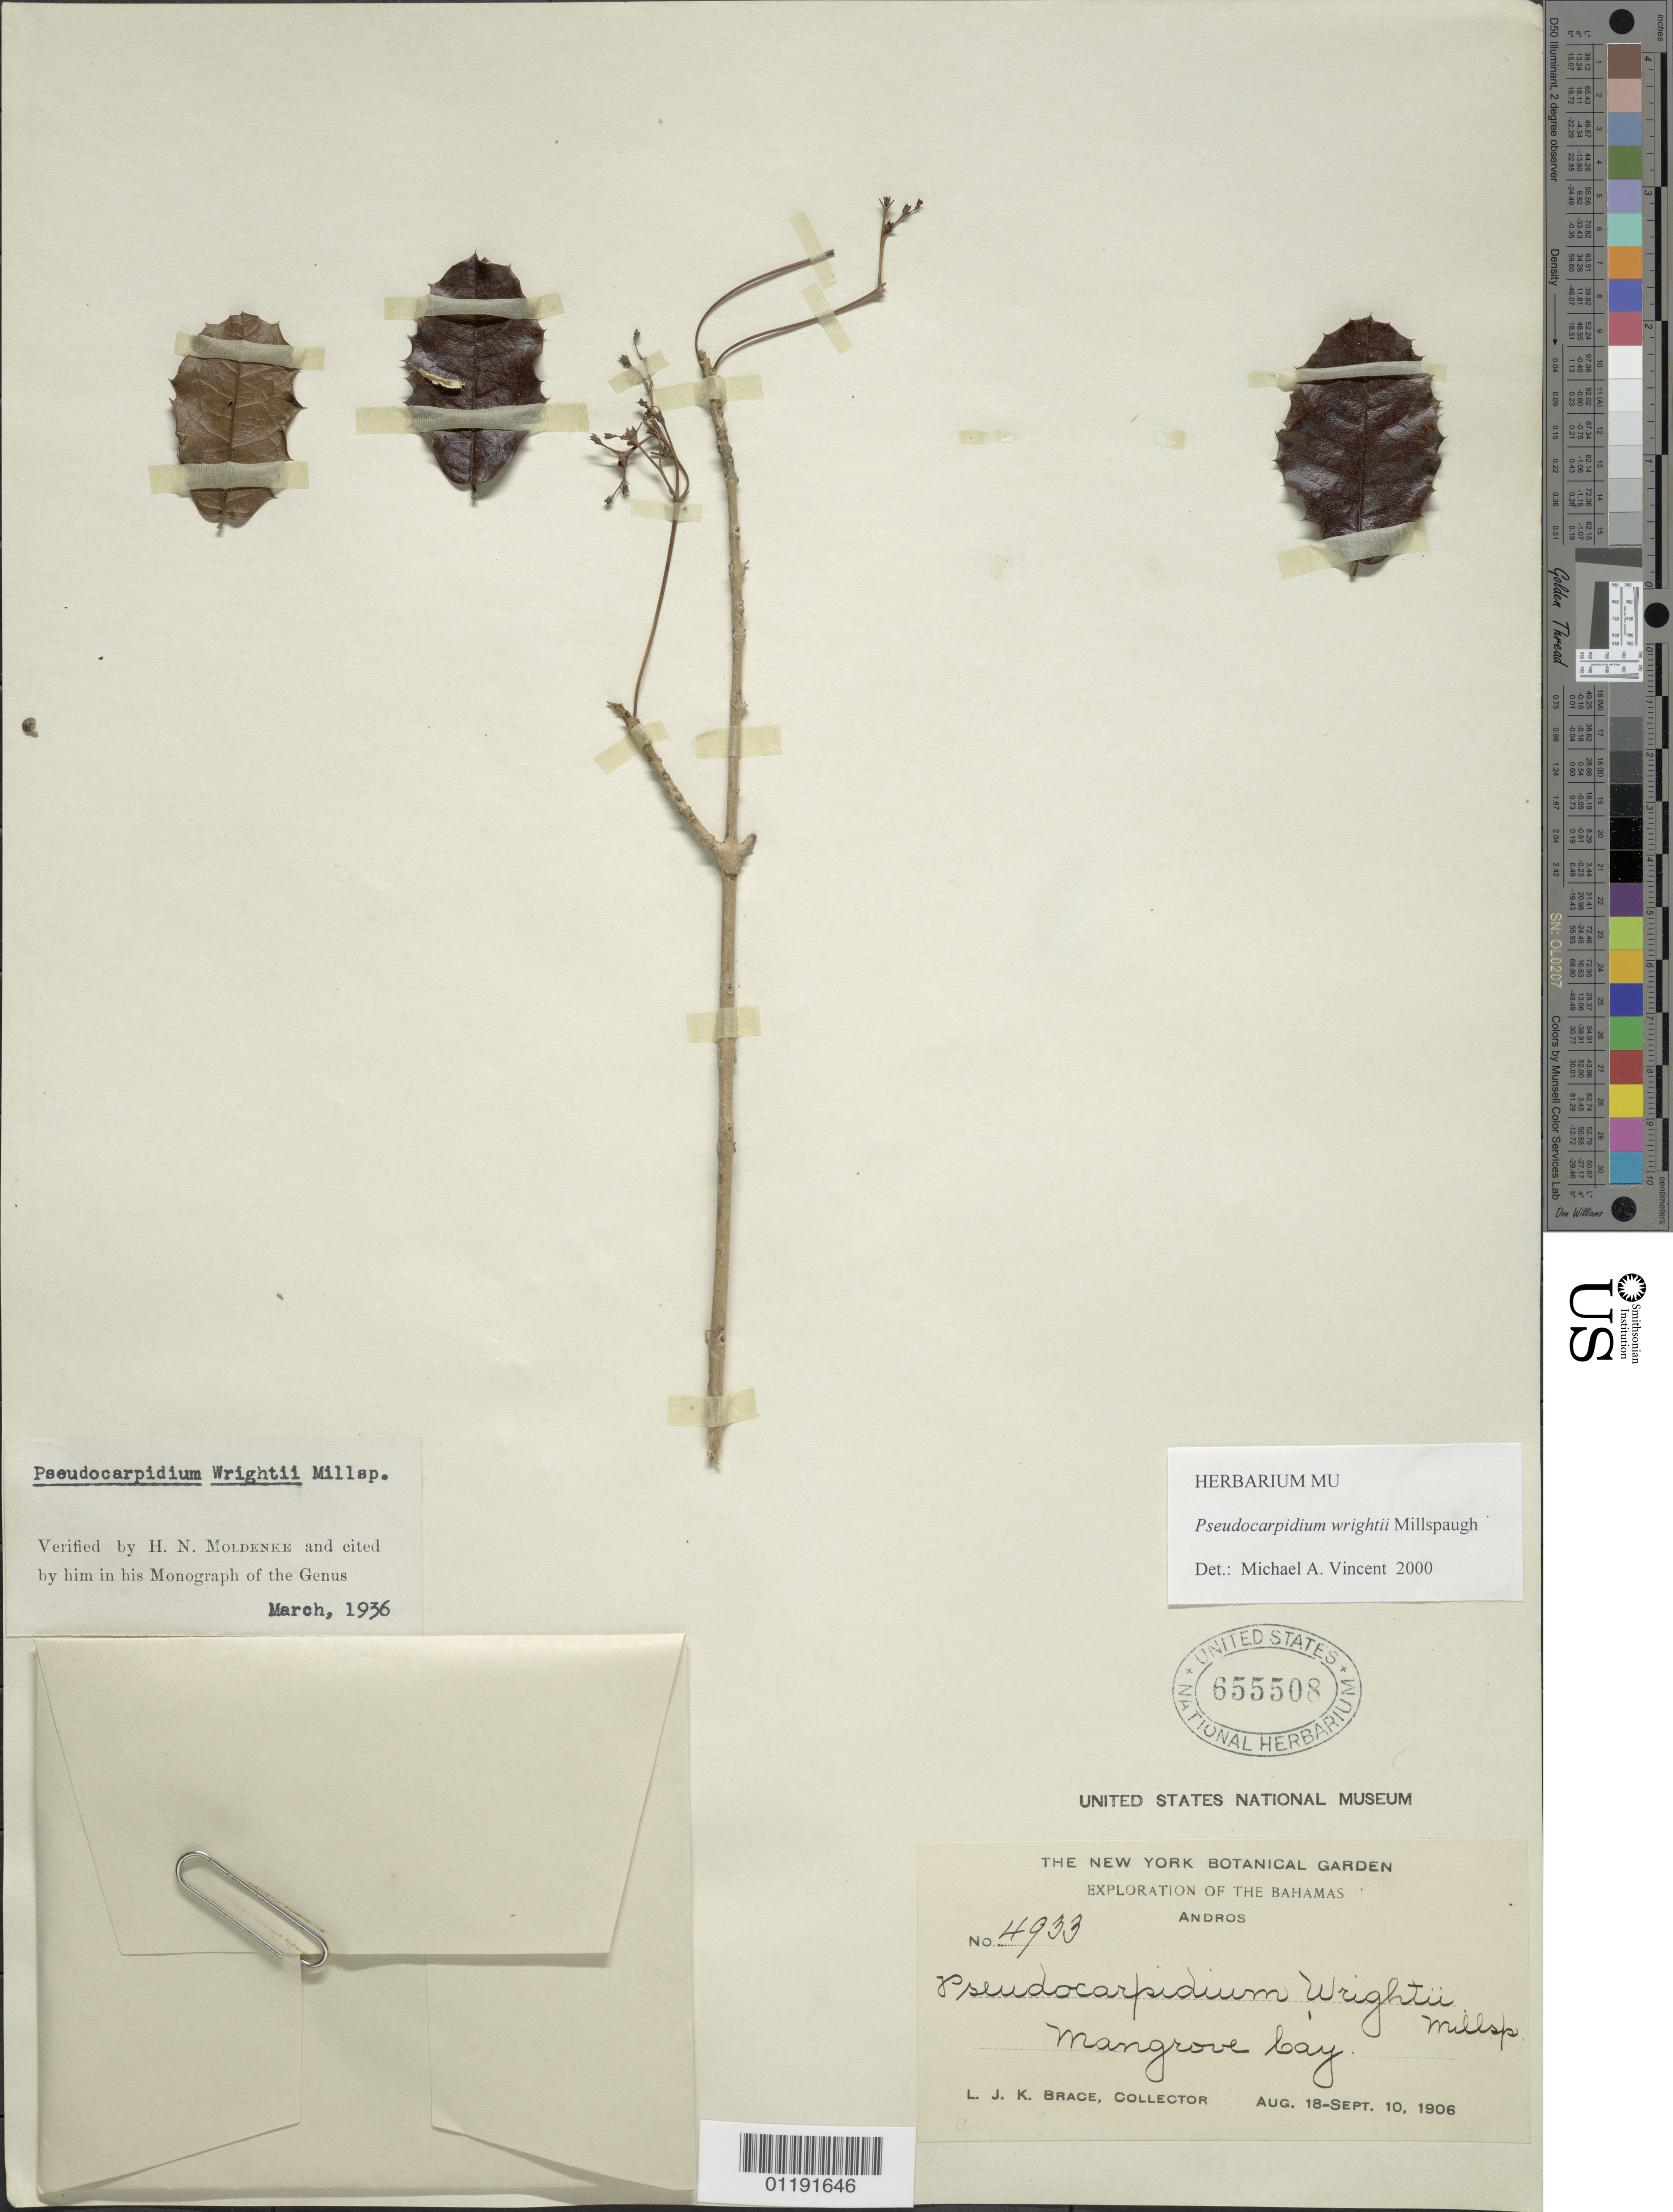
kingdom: Plantae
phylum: Tracheophyta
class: Magnoliopsida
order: Lamiales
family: Lamiaceae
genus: Pseudocarpidium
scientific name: Pseudocarpidium wrightii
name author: Millsp.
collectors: L. J. K. Brace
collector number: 4933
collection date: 1906-08-18/1906-09-10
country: Bahamas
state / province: Andros Island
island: Andros Island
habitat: Mangrove bay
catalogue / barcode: US 655508